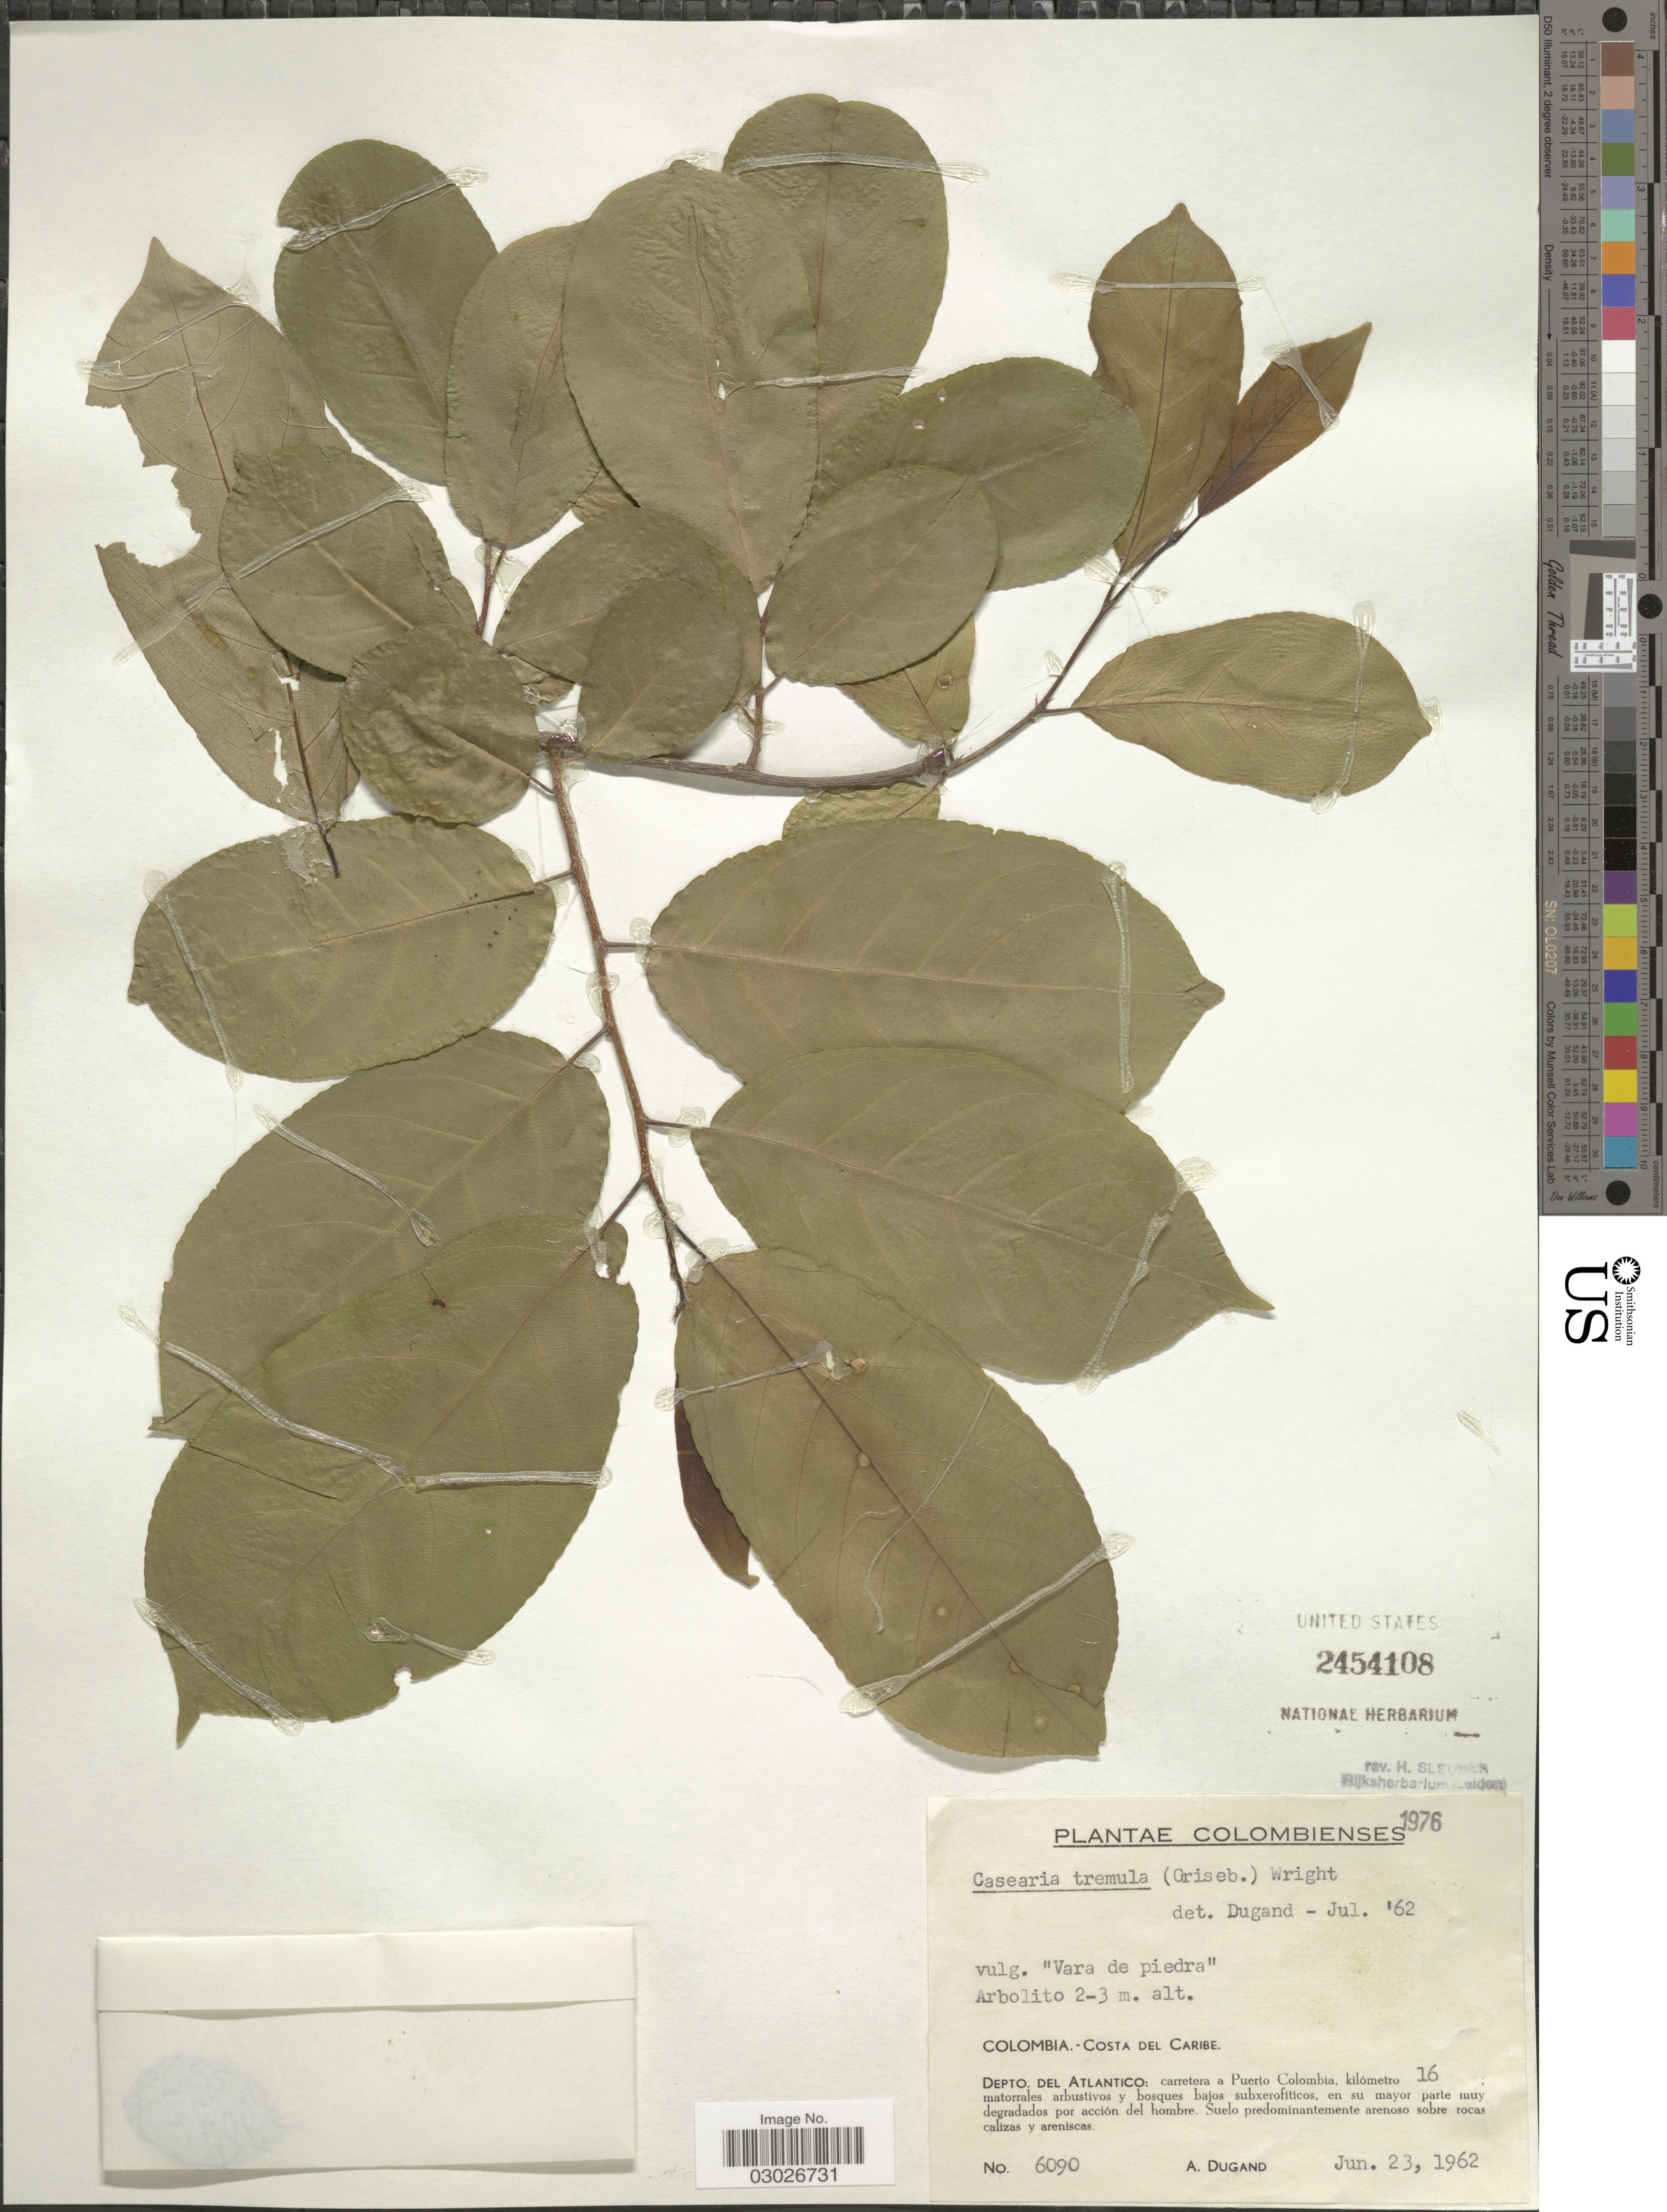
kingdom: Plantae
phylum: Tracheophyta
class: Magnoliopsida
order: Malpighiales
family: Salicaceae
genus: Casearia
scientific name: Casearia tremula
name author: (Griseb.) Griseb. ex C. Wright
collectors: A. Dugand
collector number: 6090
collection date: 1962-06-23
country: Colombia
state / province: Atlántico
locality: Costa del Caribe. Depto. del Atlantico: carretera a Puerto Colombia, kilómetro 16 matorrales arbustivos y bosques bajos subxerofíticos, en su mayor parte muy degradados por acción del hombre. Suelo predominantemente arenoso sobre rocas calizas y areniscas.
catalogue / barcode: US 2454108